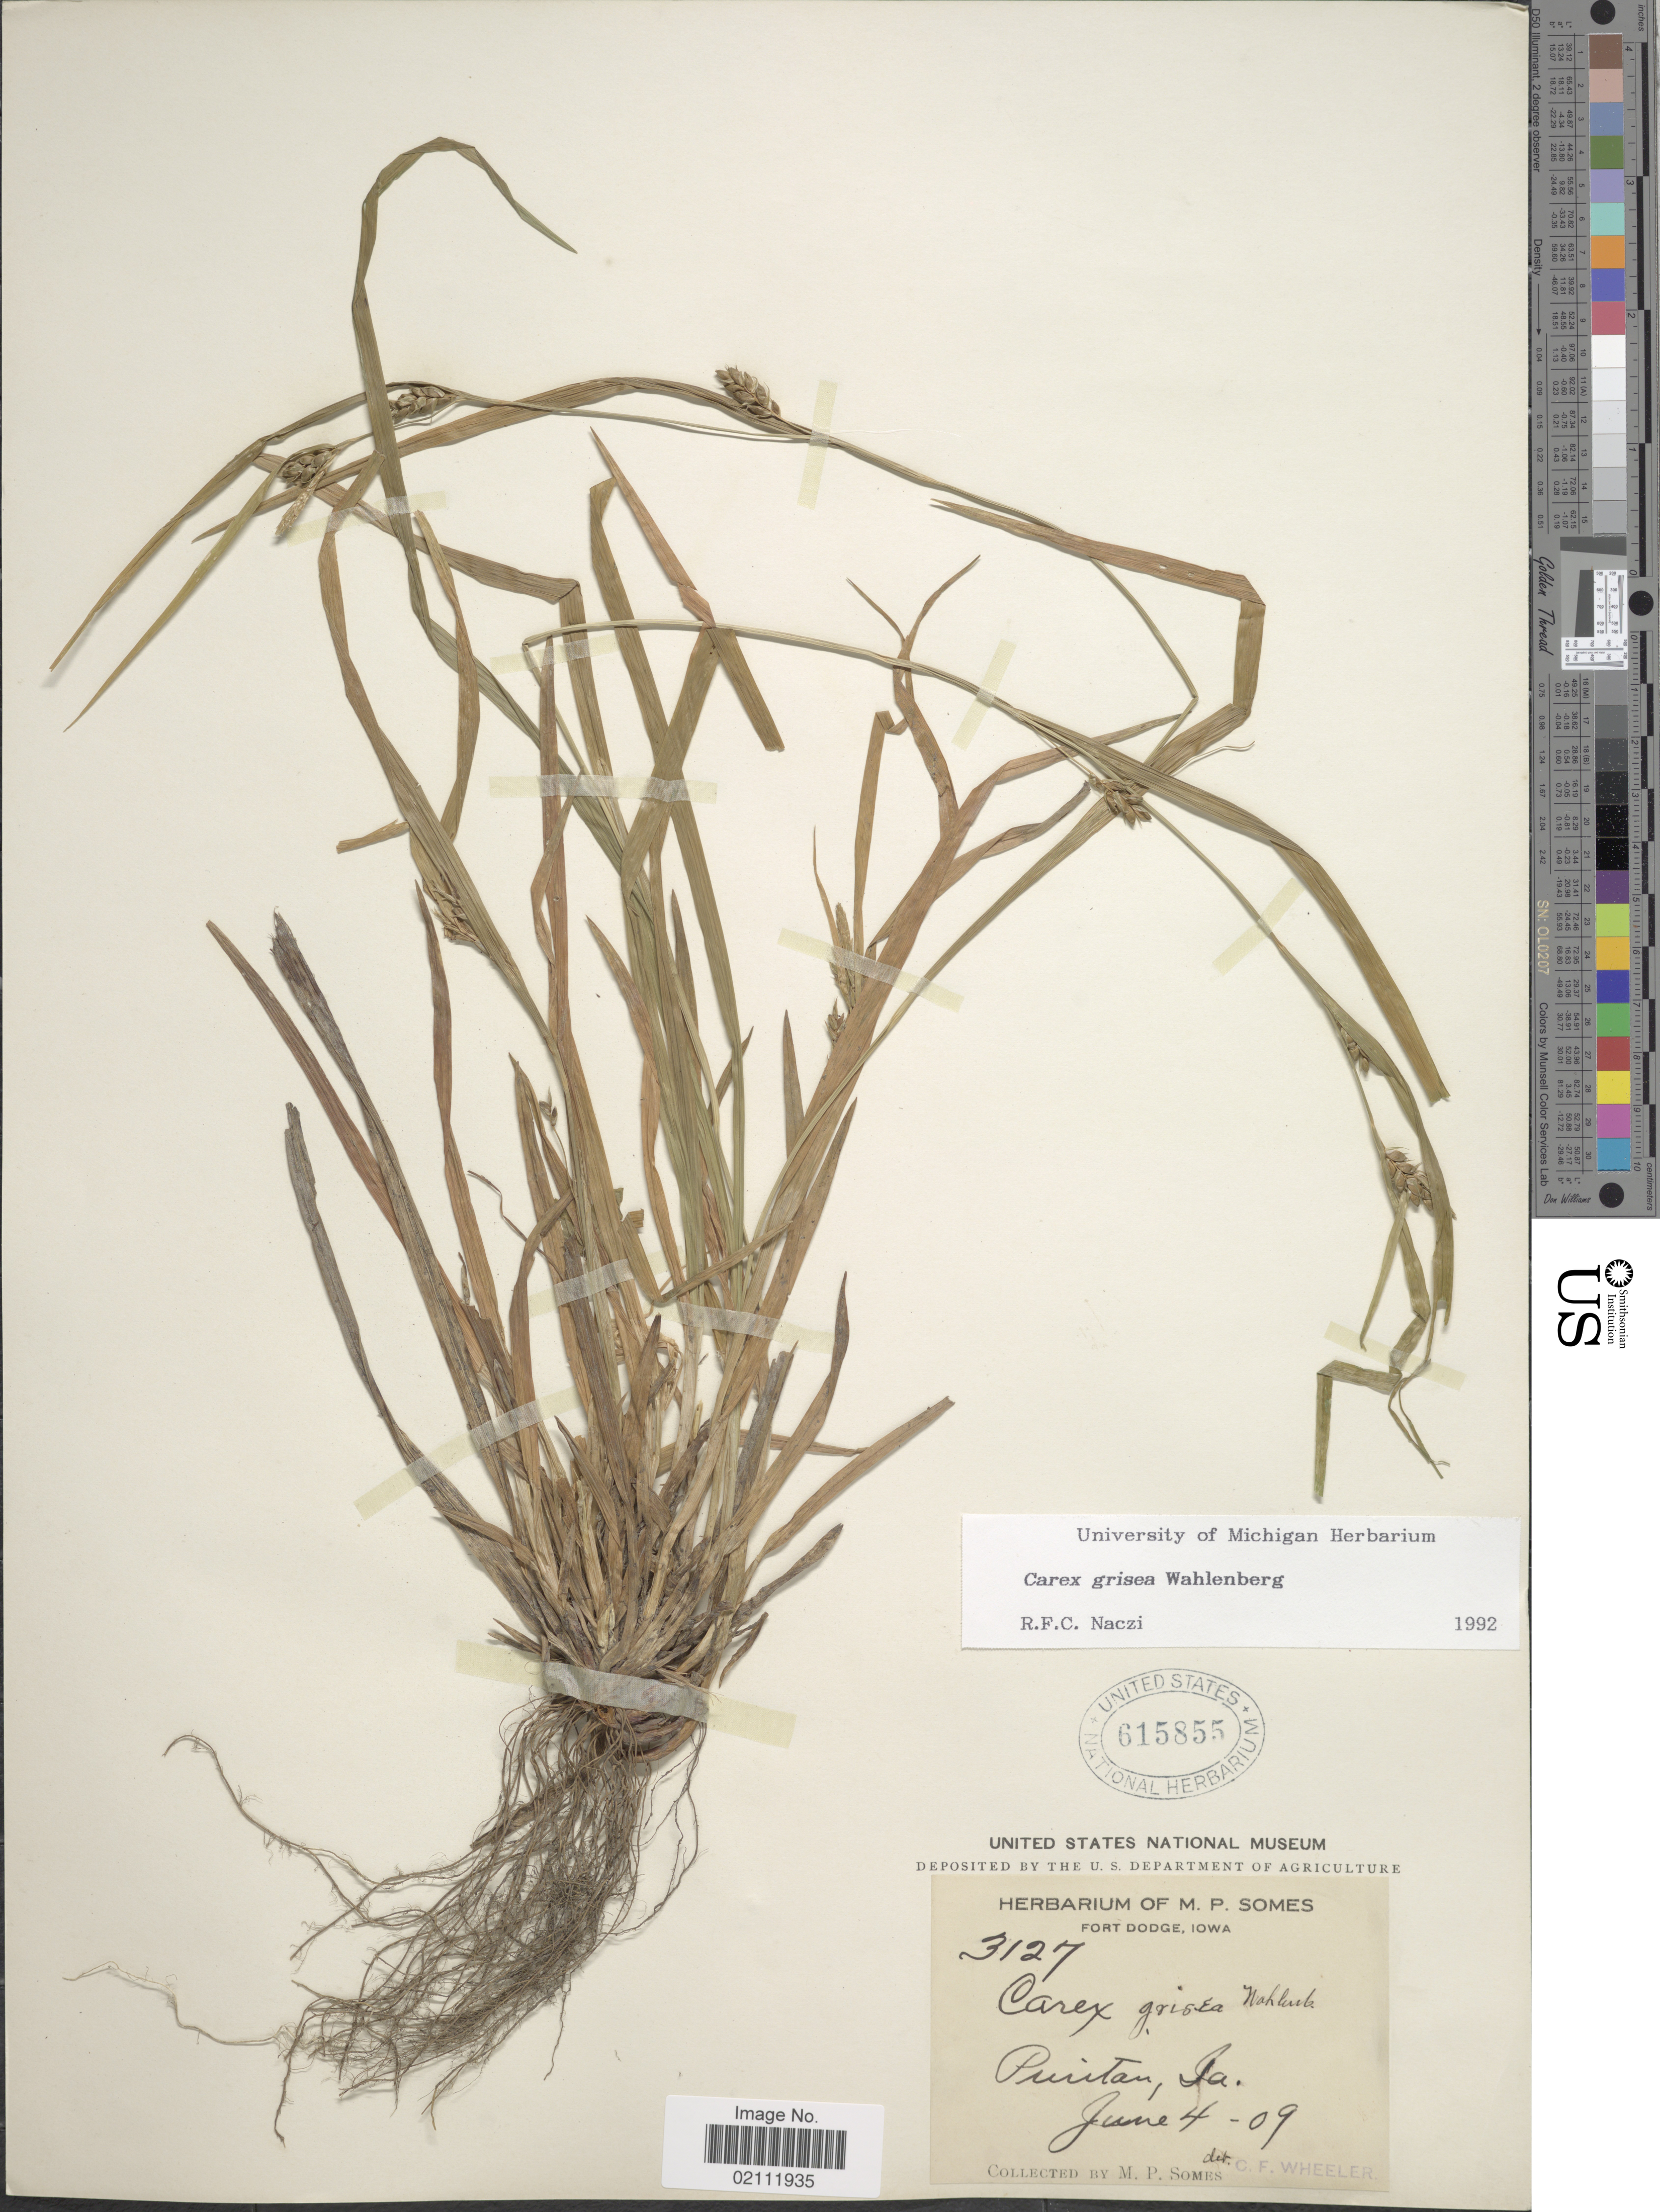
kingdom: Plantae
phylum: Tracheophyta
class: Liliopsida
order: Poales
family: Cyperaceae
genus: Carex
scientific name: Carex grisea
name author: Wahlenb.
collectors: M. Somes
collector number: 3127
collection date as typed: Transcribed d/m/y: 4/6/9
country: United States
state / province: Iowa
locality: Fort Dodge. Puritan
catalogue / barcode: US 615855